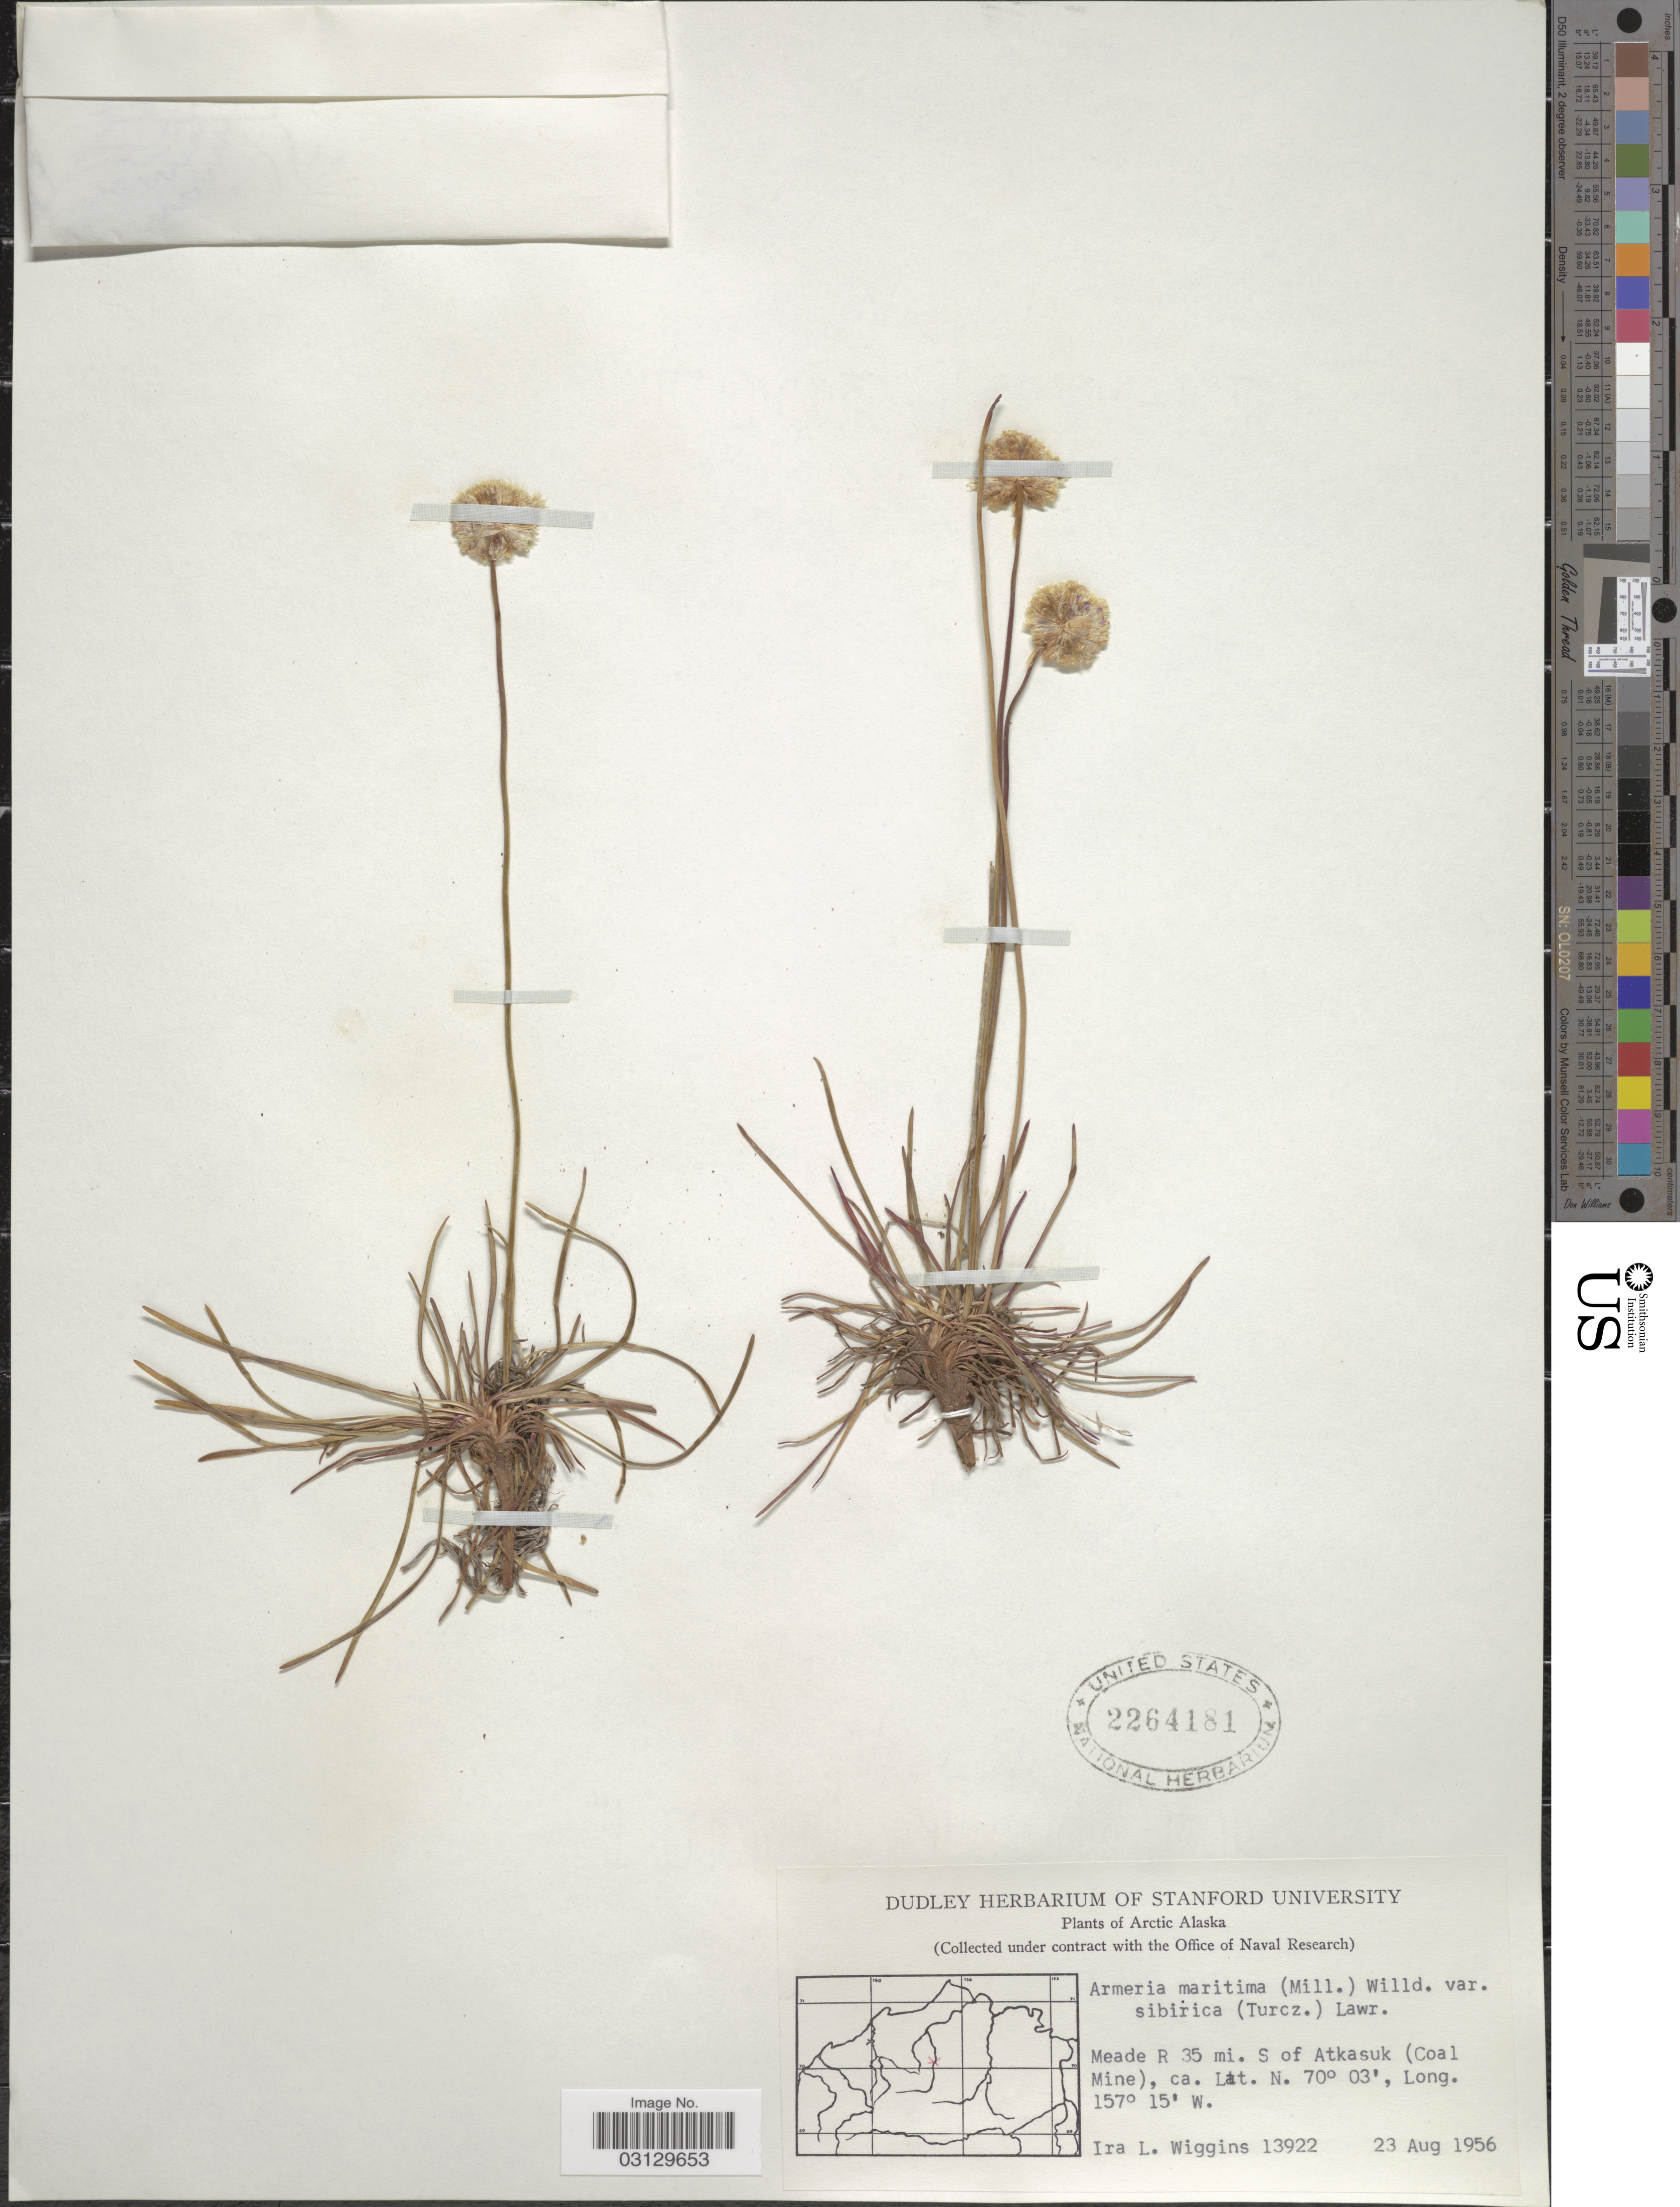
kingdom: Plantae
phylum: Tracheophyta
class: Magnoliopsida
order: Caryophyllales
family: Plumbaginaceae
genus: Armeria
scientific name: Armeria maritima subsp. sibirica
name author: (Turcz. ex Boiss.) Nyman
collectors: I. L. Wiggins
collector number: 13922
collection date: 1956-08-23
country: United States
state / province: Alaska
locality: Arctic Alaska. Meade R 35 mi. S of Atkasuk (Coal Mine).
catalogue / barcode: US 2264181